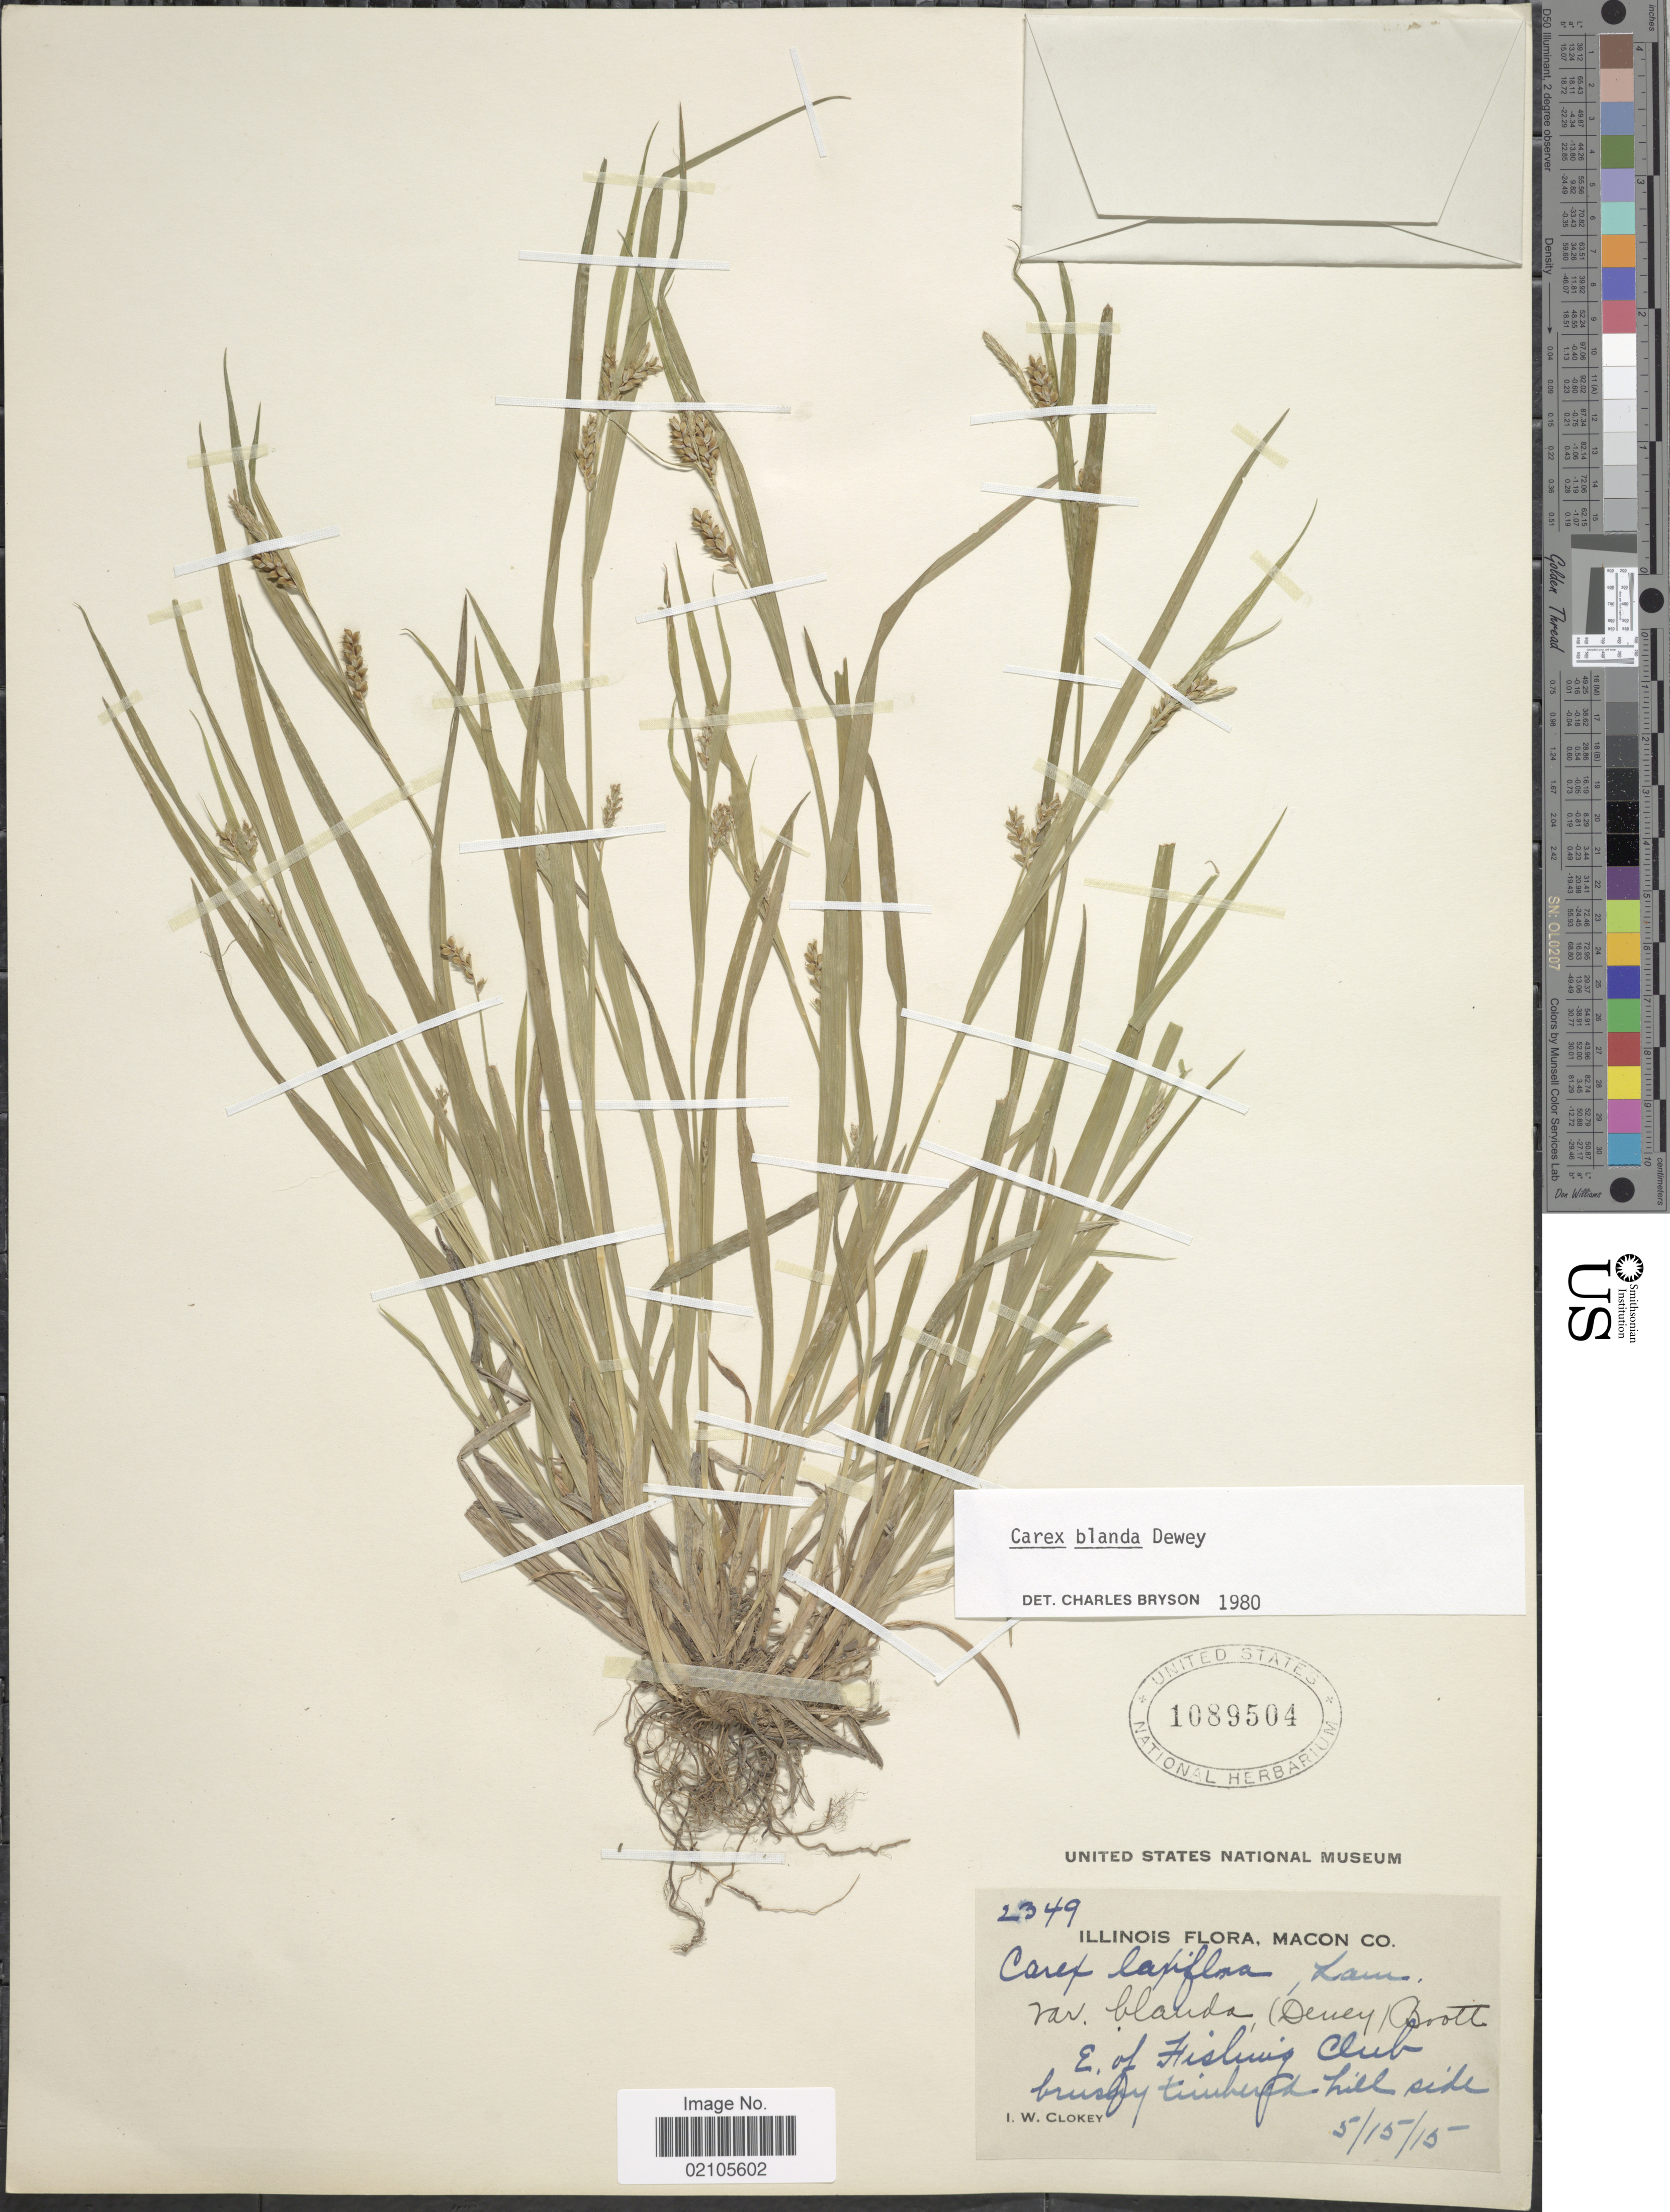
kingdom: Plantae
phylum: Tracheophyta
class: Liliopsida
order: Poales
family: Cyperaceae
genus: Carex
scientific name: Carex blanda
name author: Dewey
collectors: I. W. Clokey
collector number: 2349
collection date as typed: Transcribed d/m/y: 15/5/15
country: United States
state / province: Illinois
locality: Illinois, Macon Co., E. of Hisnug Club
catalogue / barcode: US 1089504